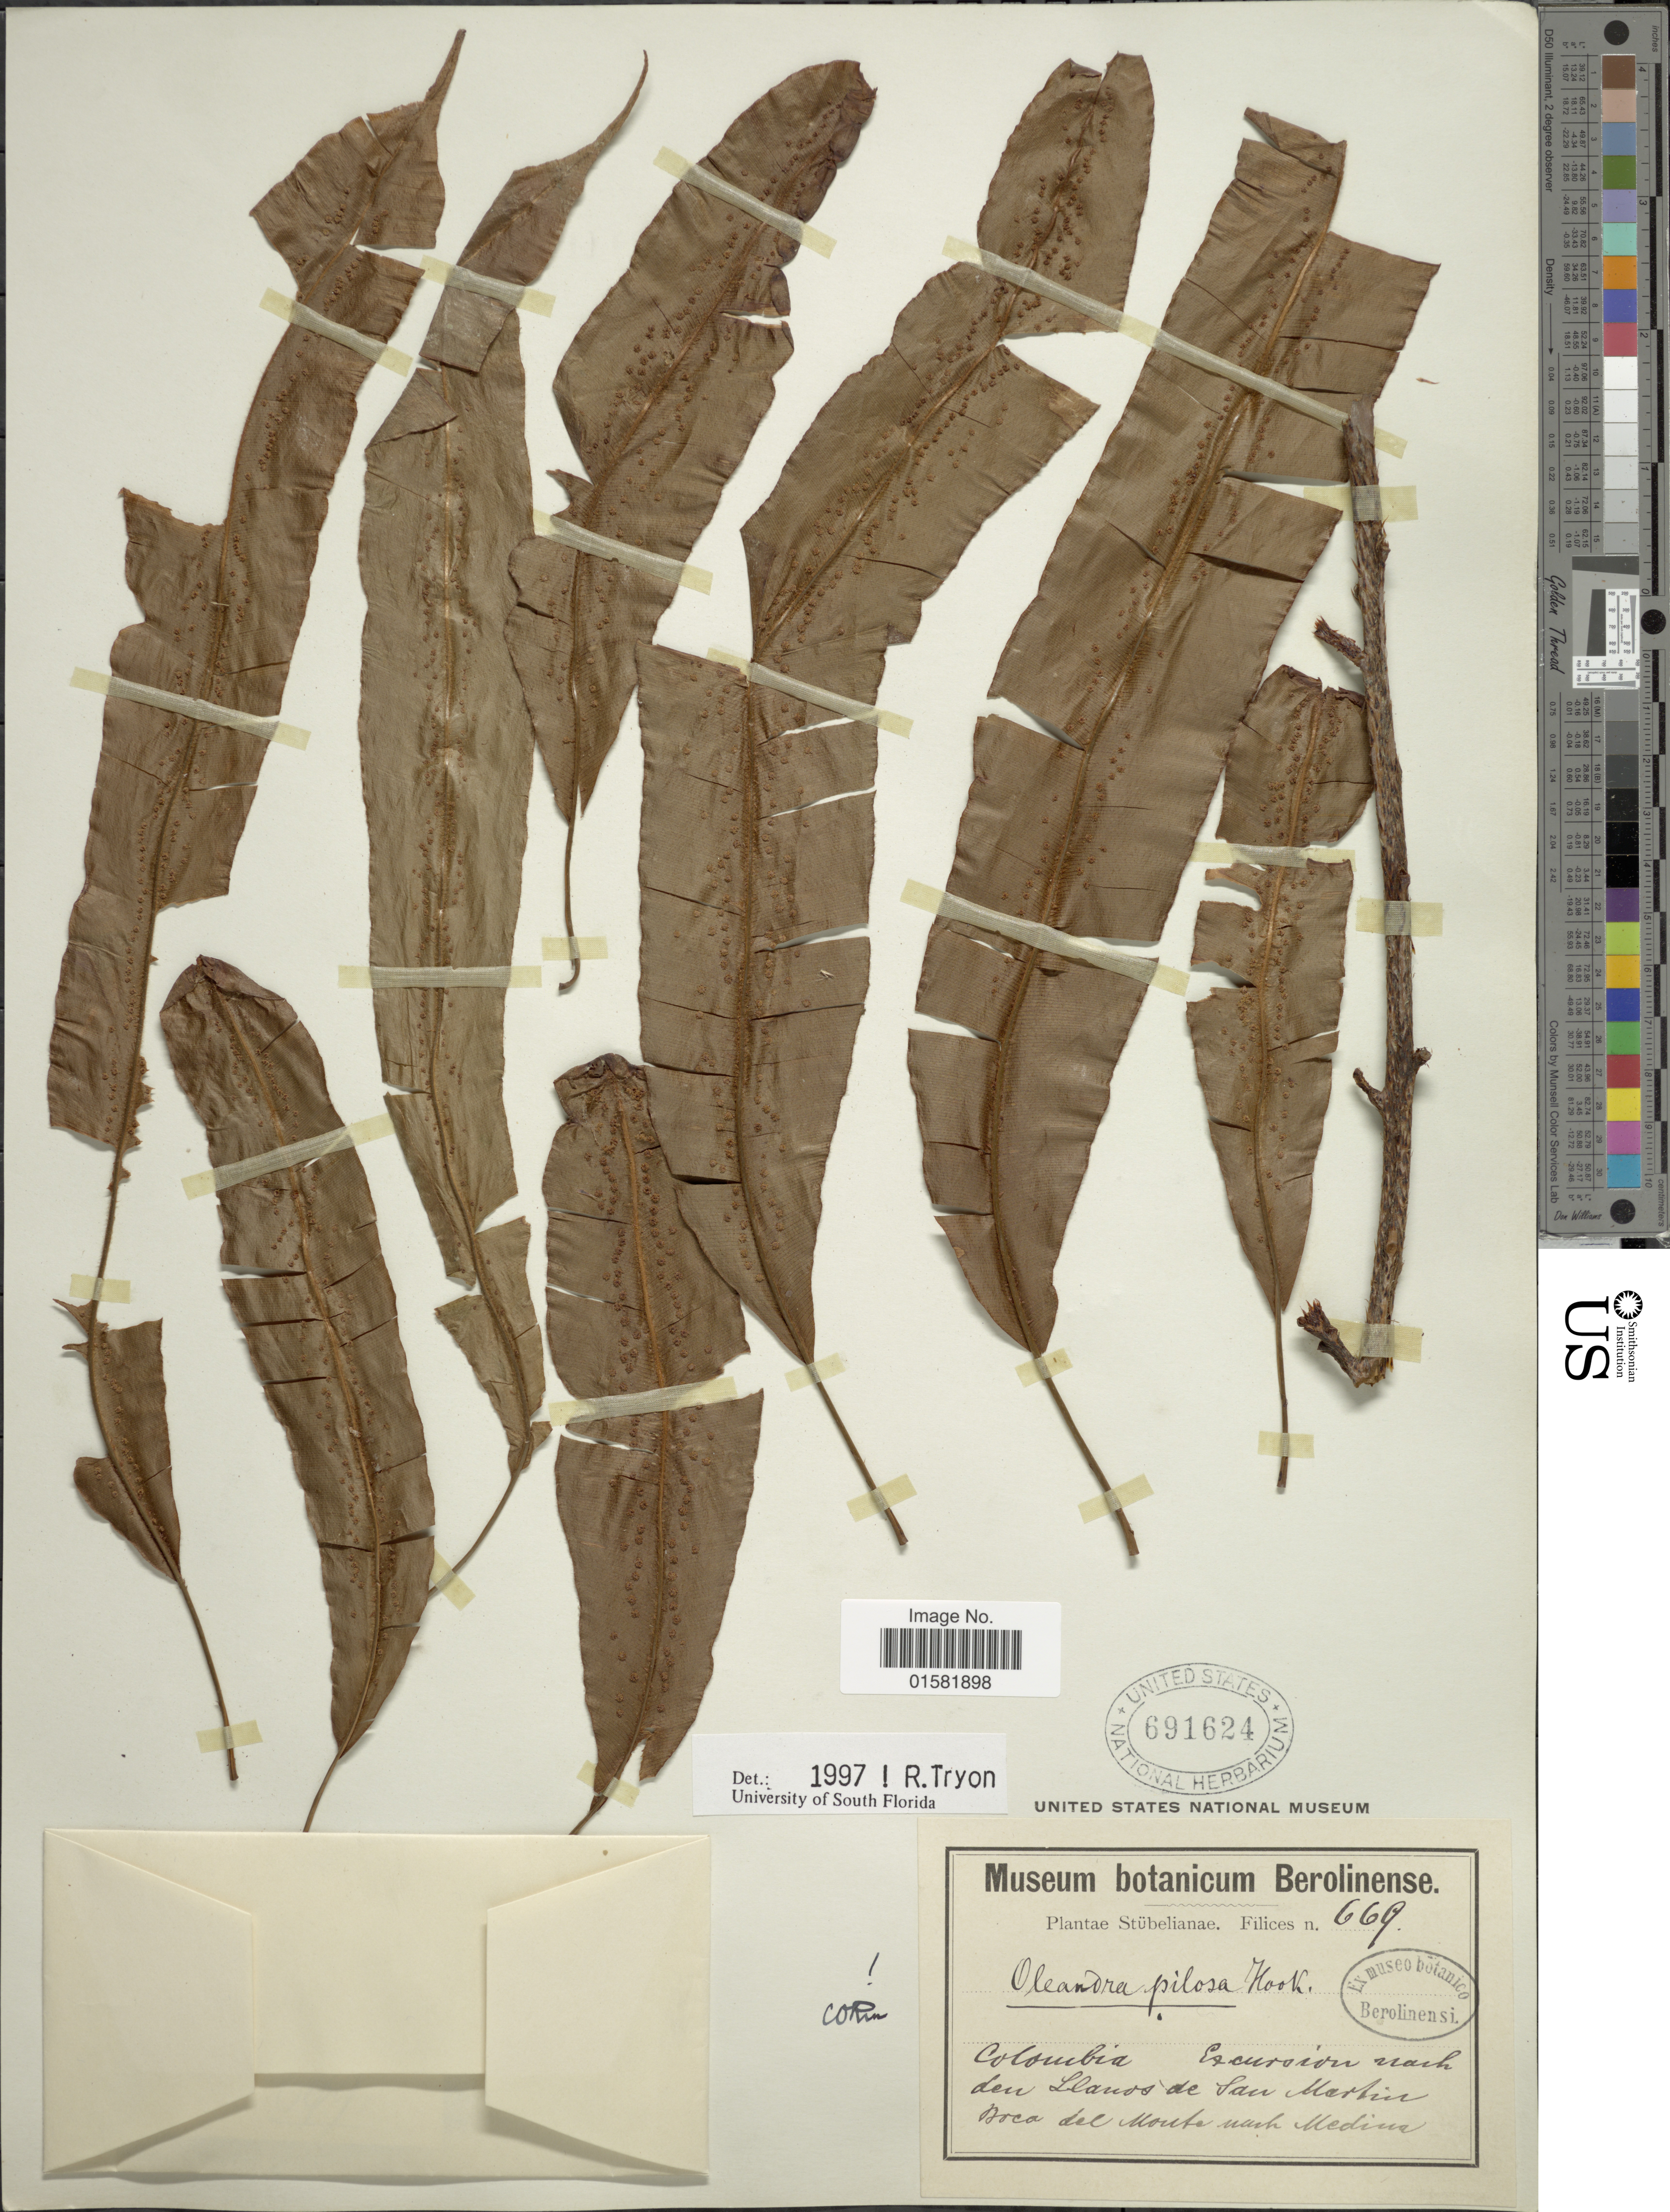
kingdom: Plantae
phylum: Tracheophyta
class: Polypodiopsida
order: Polypodiales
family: Oleandraceae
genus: Oleandra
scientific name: Oleandra pilosa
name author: Hook.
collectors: ex Museo Botanico Berolinensi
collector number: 669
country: Colombia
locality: Colombia, Excursion nach den llanos de San Martin Boca del Monte nach Medina.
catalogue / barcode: US 691624